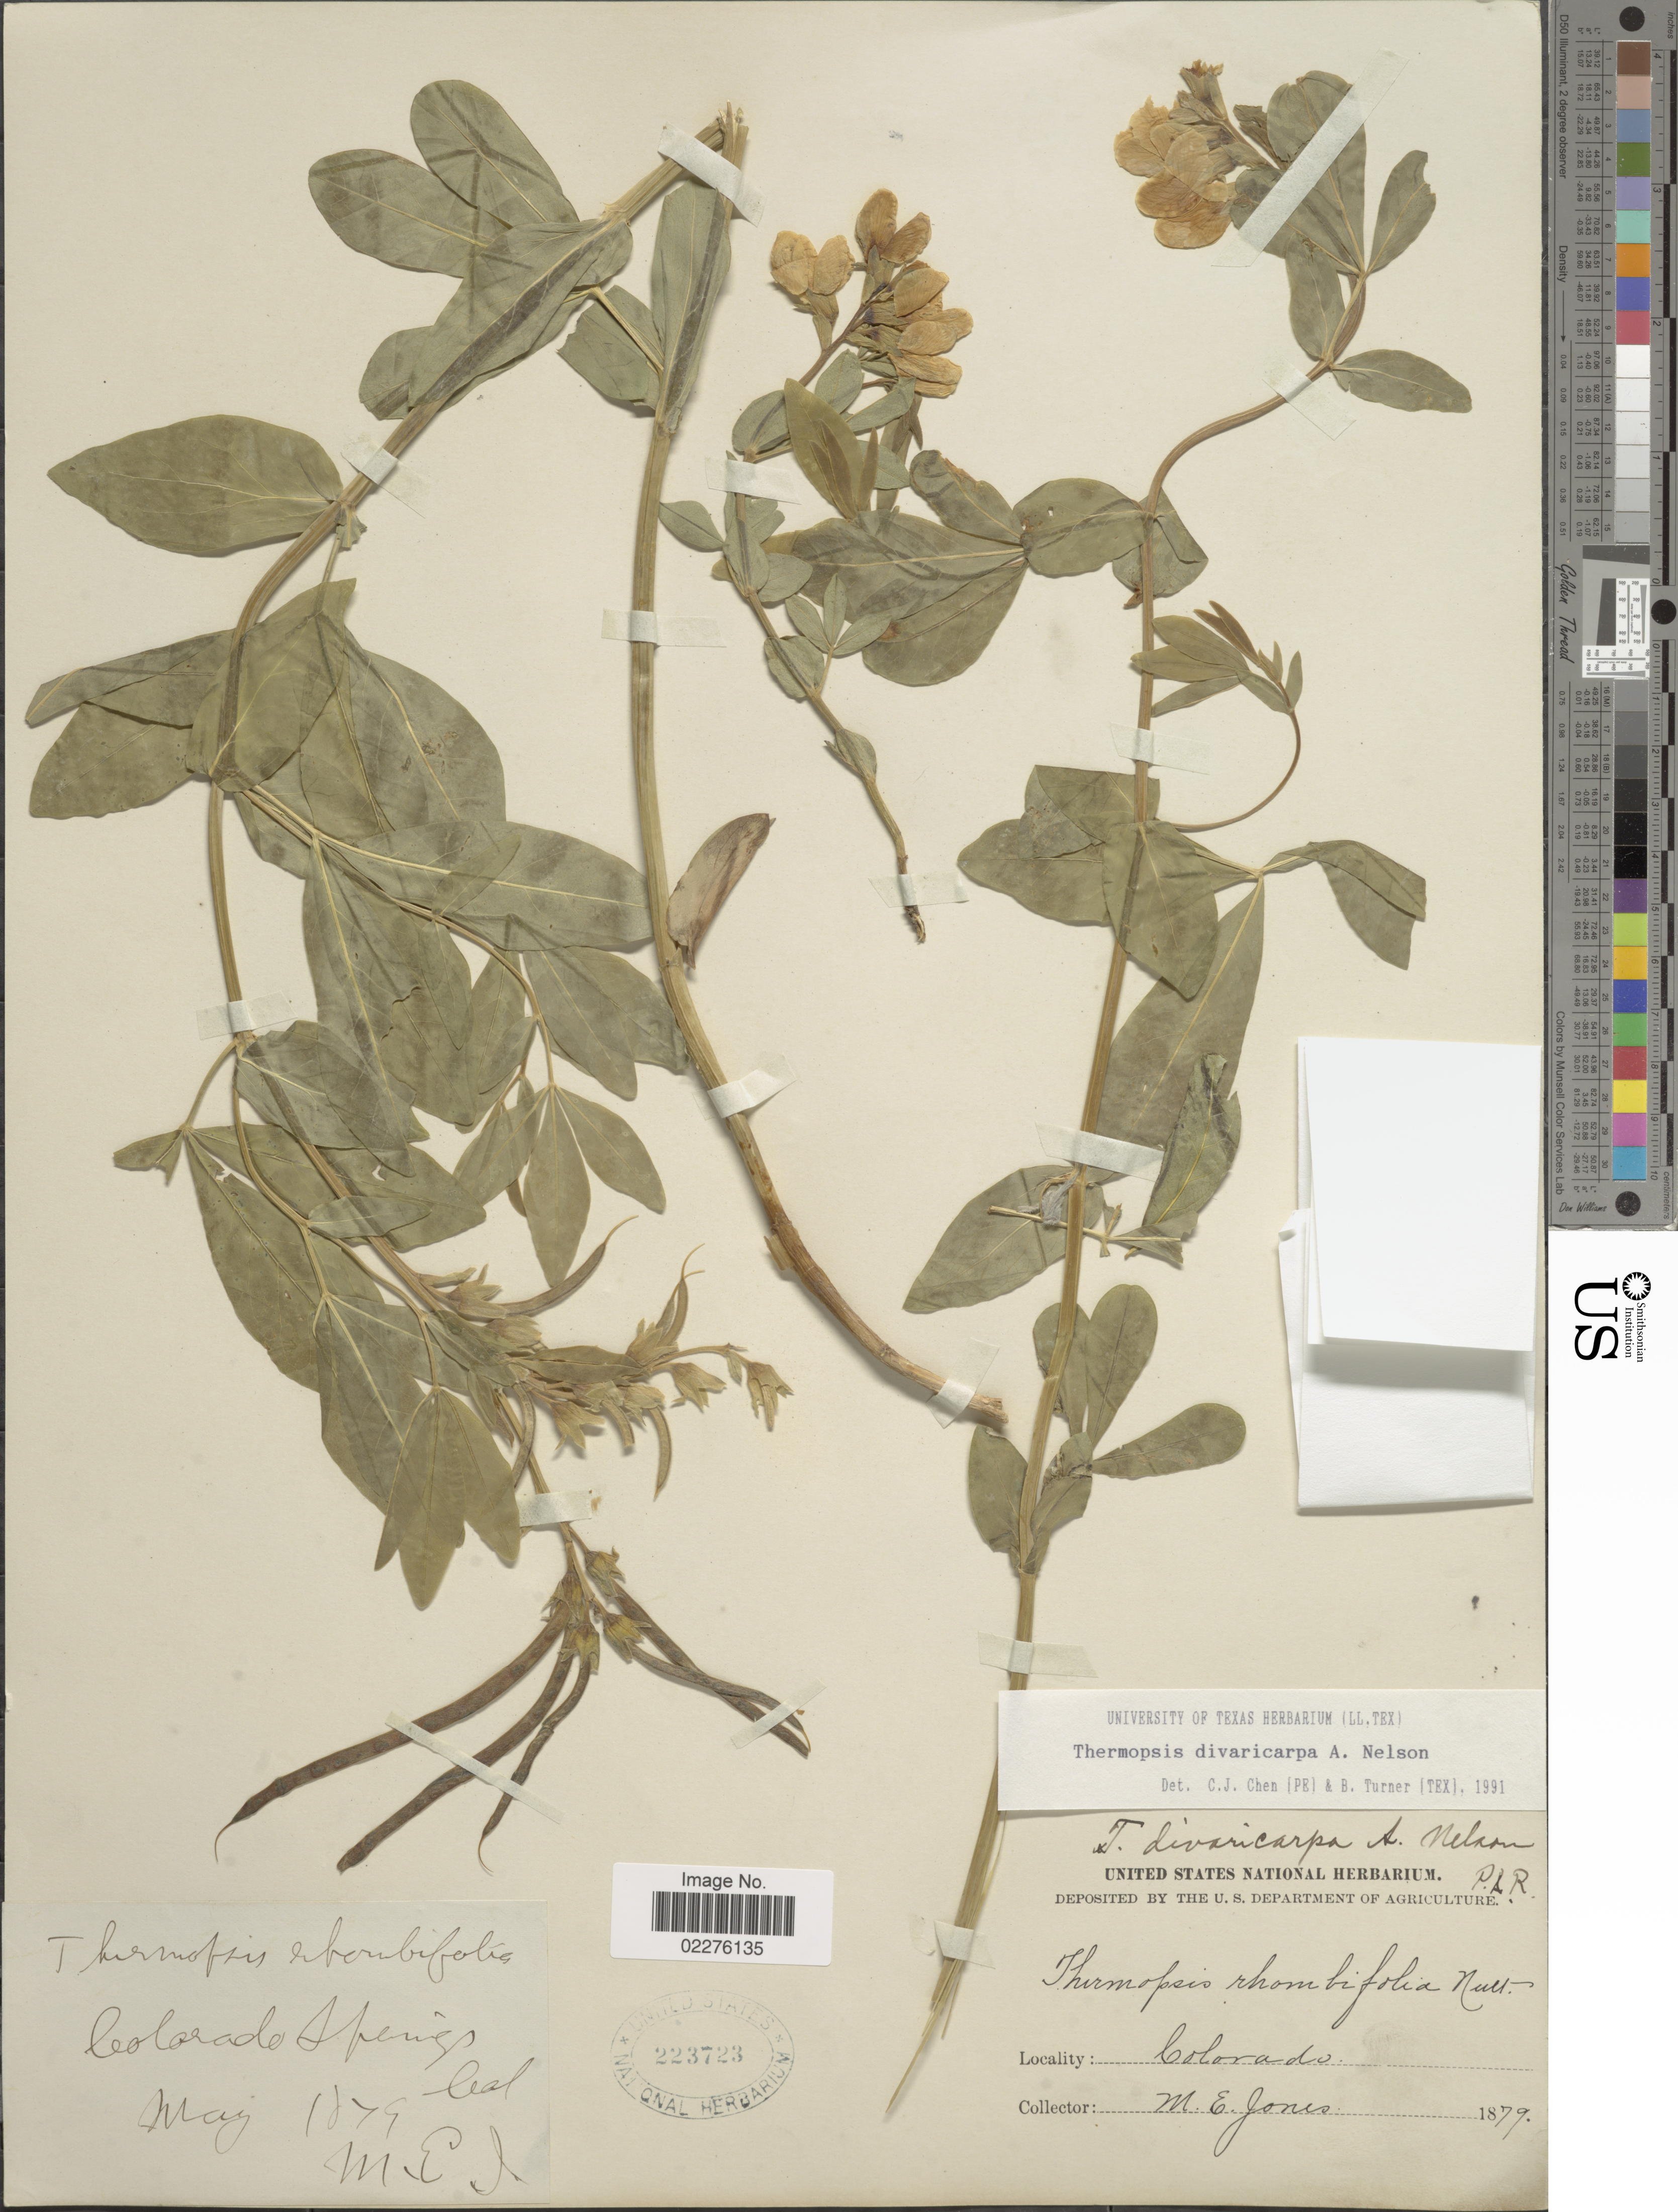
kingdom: Plantae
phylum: Tracheophyta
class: Magnoliopsida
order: Fabales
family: Fabaceae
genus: Thermopsis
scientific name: Thermopsis divaricarpa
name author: A. Nelson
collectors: M. E. Jones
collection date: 1879-05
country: United States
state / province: Colorado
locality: Colorado Springs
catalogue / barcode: US 223723